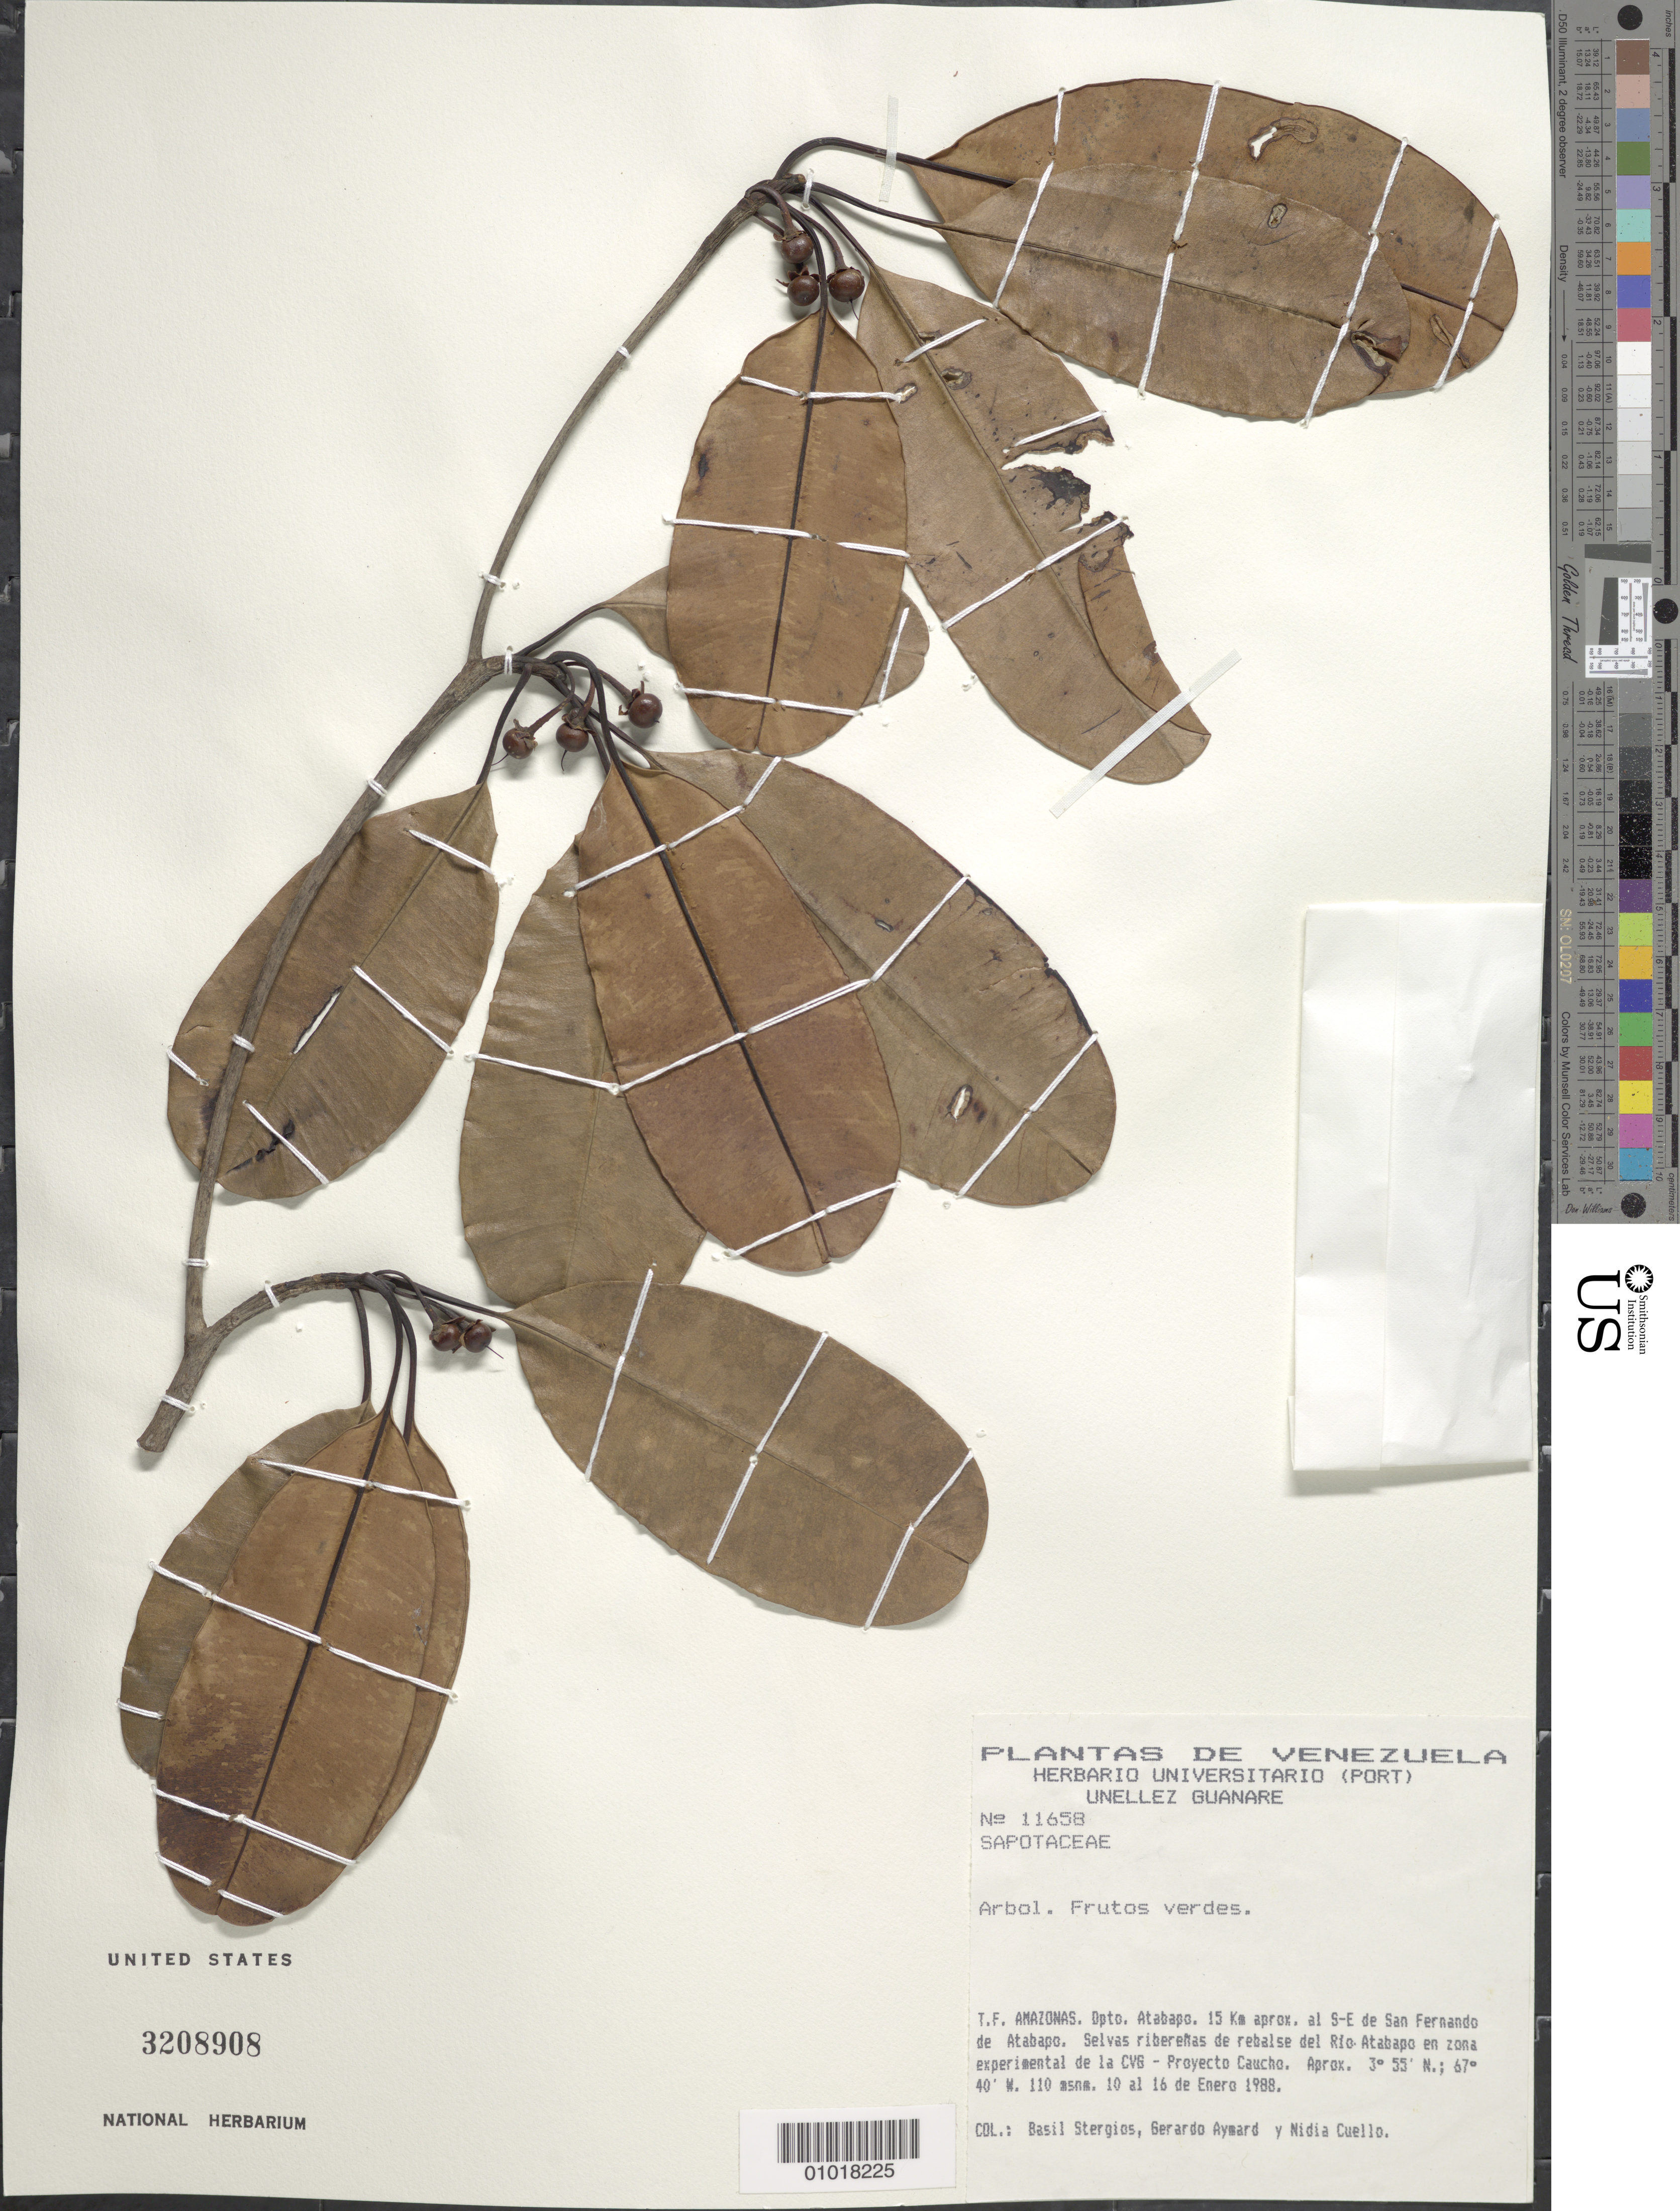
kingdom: Plantae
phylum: Tracheophyta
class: Magnoliopsida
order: Ericales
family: Sapotaceae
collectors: B. G. Stergios, G. A. Aymard & N. L. Cuello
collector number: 11658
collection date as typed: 10-Jan-88 to 16-Jan-88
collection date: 1988-01-10/1988-01-16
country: Venezuela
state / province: Amazonas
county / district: Atabapo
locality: San Fernando de Atabapo, 15 km al SE, en el sector "El Pozo"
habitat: Selvas ribereñas de rebalse del río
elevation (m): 110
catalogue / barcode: US 3208908